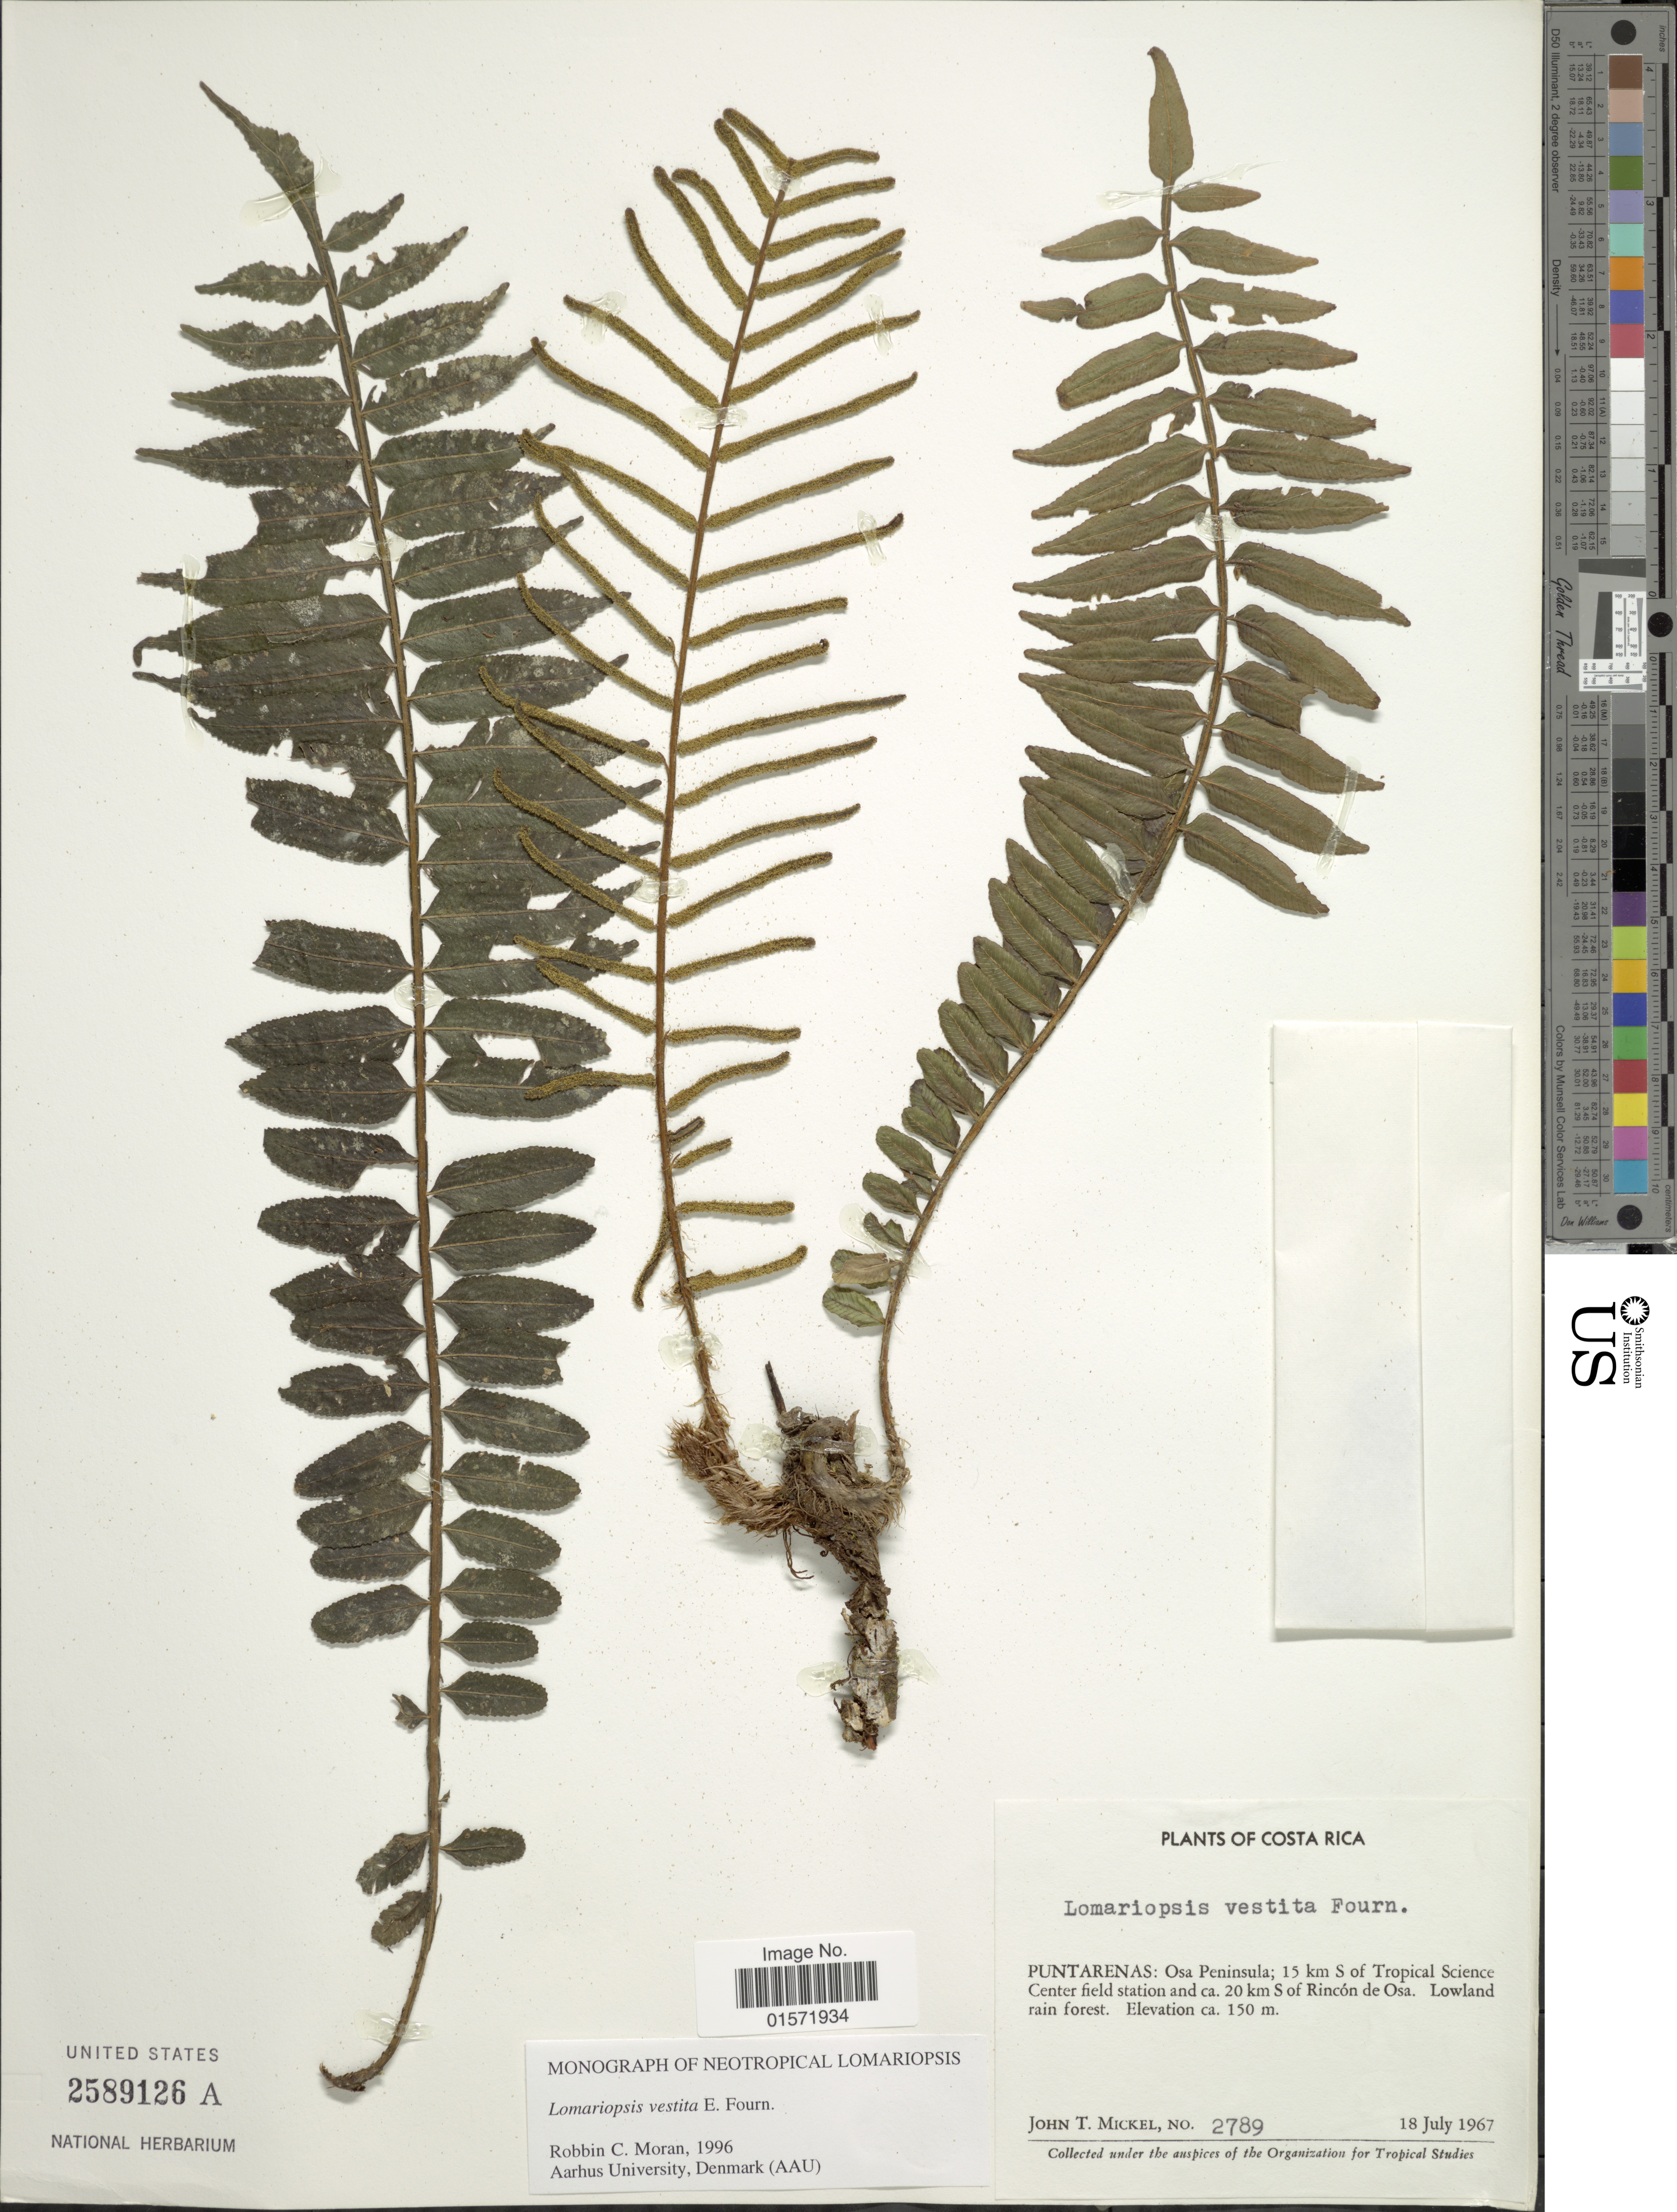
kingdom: Plantae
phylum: Tracheophyta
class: Polypodiopsida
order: Polypodiales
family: Lomariopsidaceae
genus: Lomariopsis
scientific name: Lomariopsis vestita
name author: E. Fourn.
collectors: J. T. Mickel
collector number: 2789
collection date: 1967-07-18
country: Costa Rica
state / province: Puntarenas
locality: Osa Peninsula; 15 km S of Tropical Science Center field station and ca. 20 km S of Rincón de Osa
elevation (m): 150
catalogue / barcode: US 2589126A